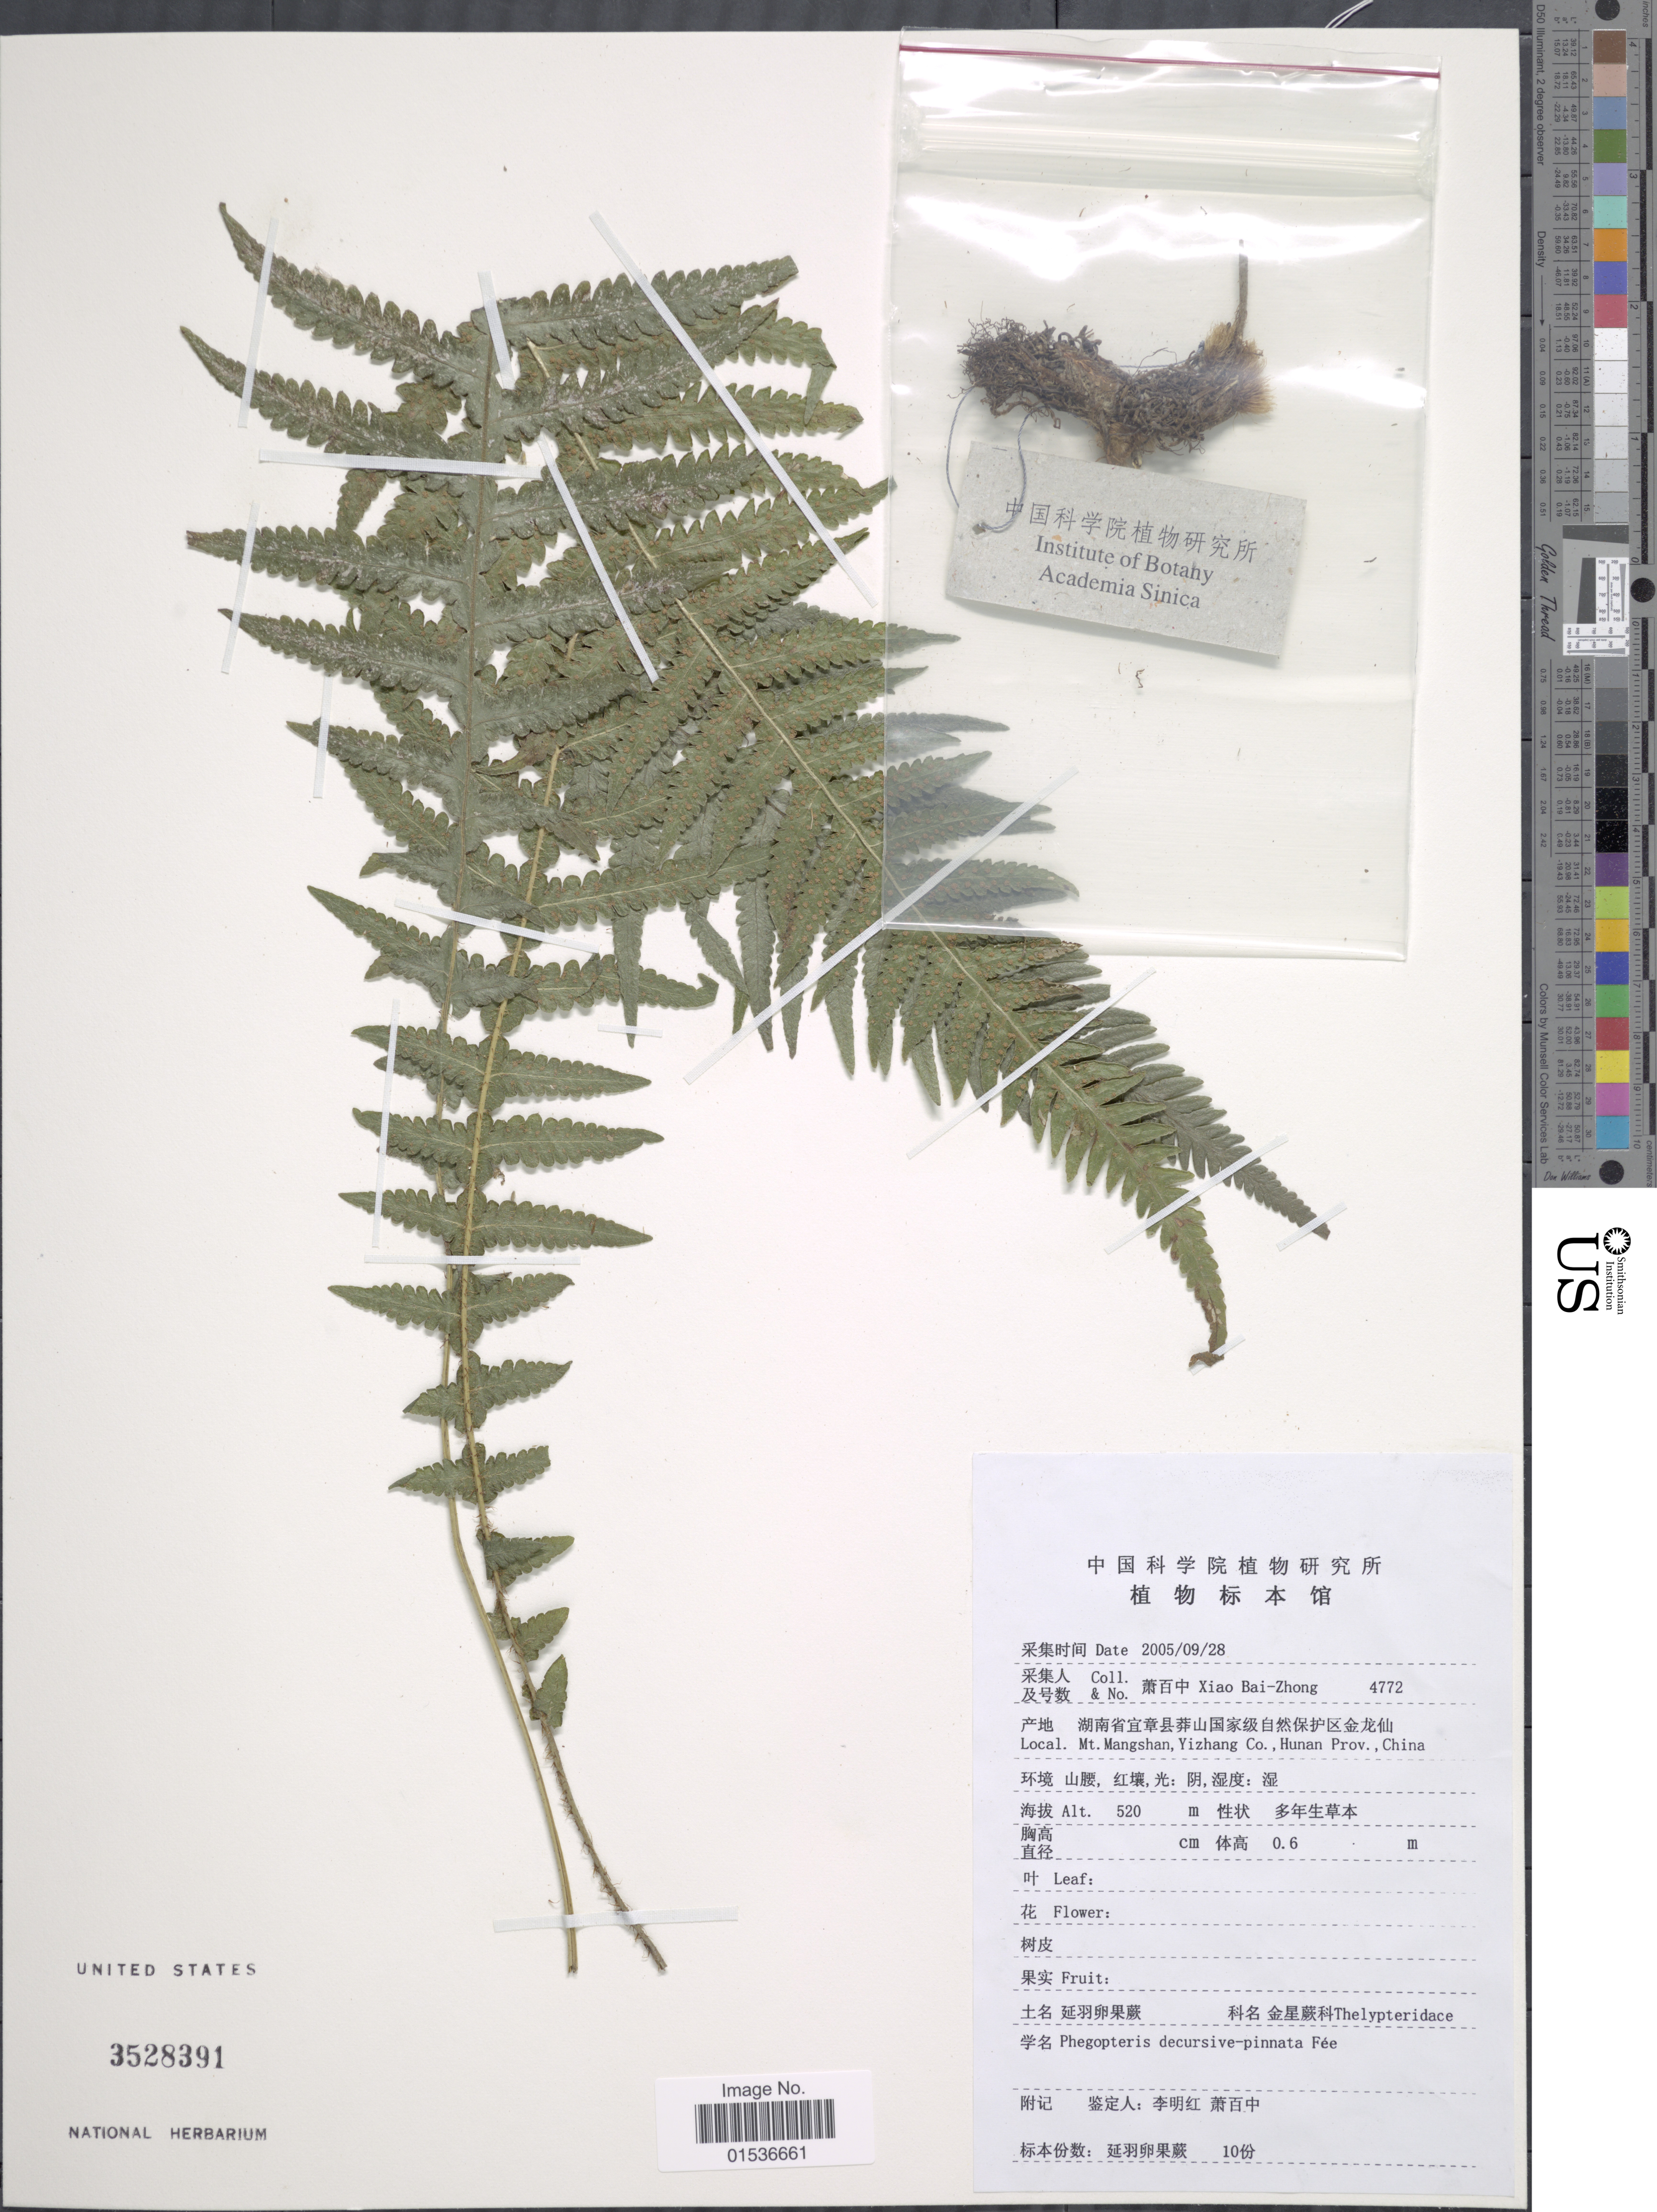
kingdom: Plantae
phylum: Tracheophyta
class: Polypodiopsida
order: Polypodiales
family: Thelypteridaceae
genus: Phegopteris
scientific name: Phegopteris decursivepinnata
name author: (H.C. Hall) Fée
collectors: B. Z. Xiao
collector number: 4772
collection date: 2005-09-28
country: China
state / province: Hunan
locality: Mt. Mangshan, Yizhang Co., Hunan Prov. China.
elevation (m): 520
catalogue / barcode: US 3528391